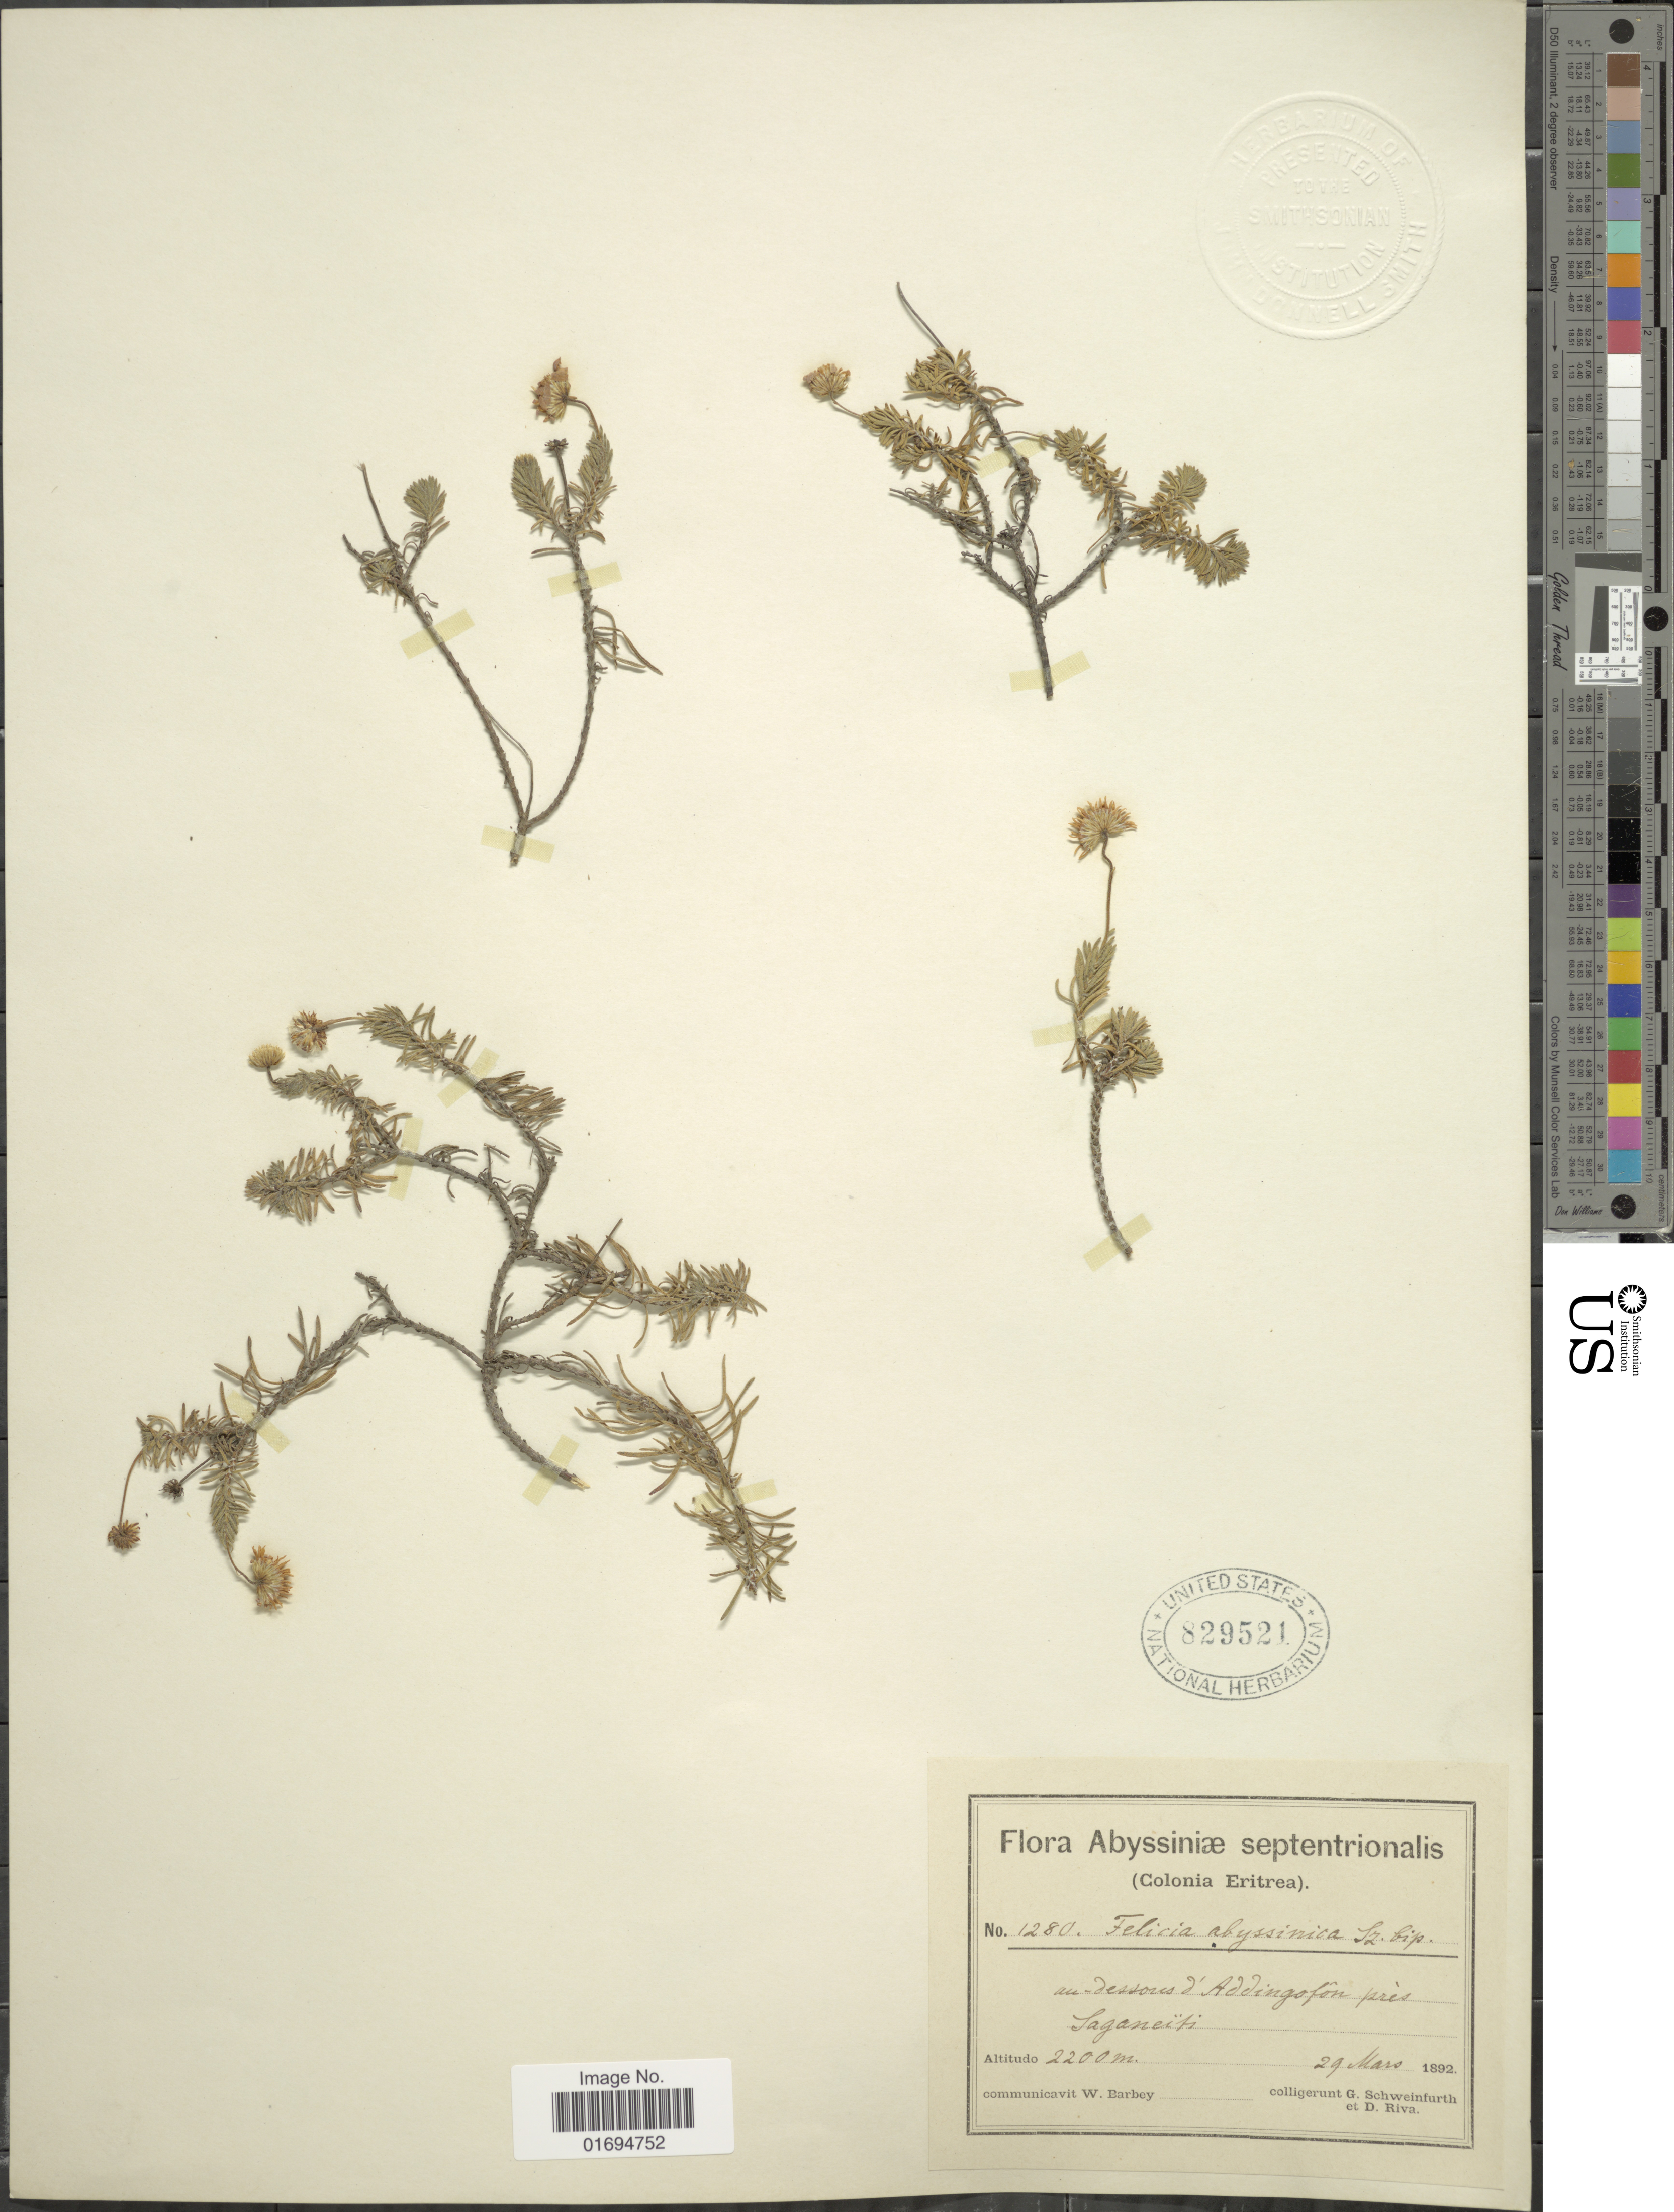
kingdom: Plantae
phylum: Tracheophyta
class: Magnoliopsida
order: Asterales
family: Asteraceae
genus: Felicia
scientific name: Felicia abyssinia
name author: Sch. Bip. ex A. Rich.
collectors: G. A. Schweinfurth (herbarium) & D. Riva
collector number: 1280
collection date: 1892-03-29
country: Eritrea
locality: Abyssiniae, (Colonia Eritrea)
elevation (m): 2200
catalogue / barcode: US 829521